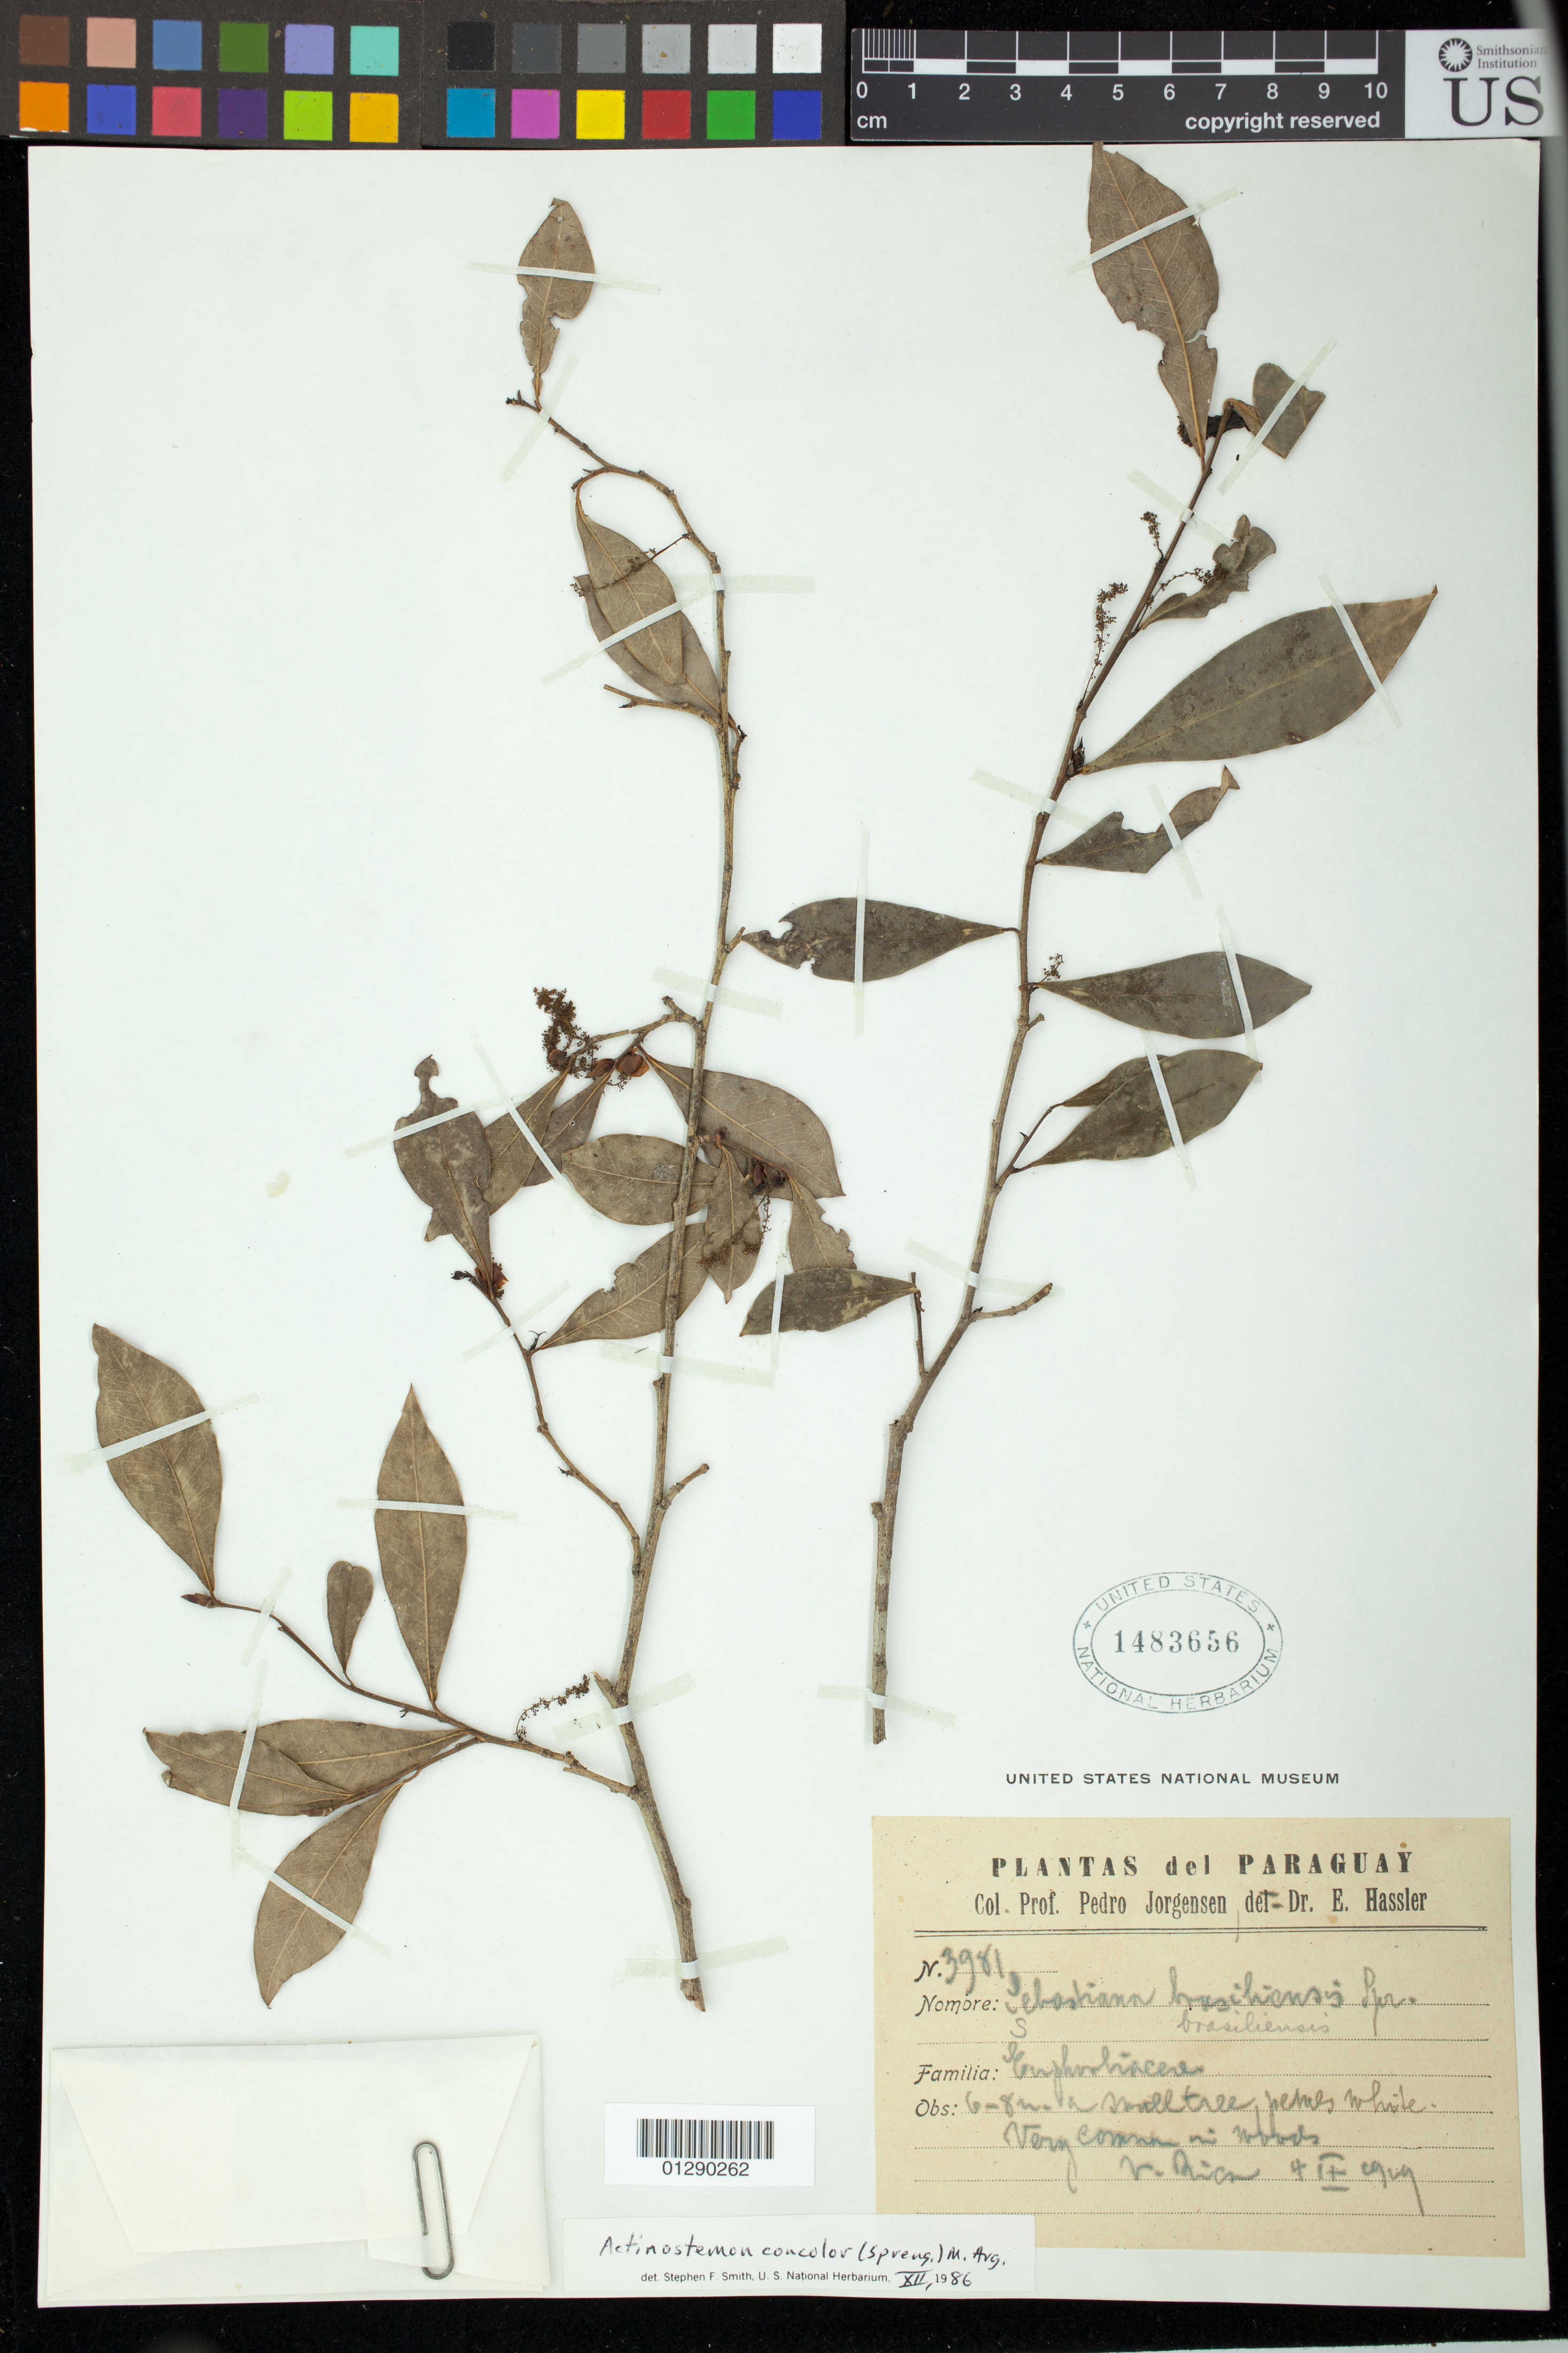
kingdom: Plantae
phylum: Tracheophyta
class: Magnoliopsida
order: Malpighiales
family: Euphorbiaceae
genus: Actinostemon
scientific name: Actinostemon concolor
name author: (Spreng.) Müll. Arg.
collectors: P. Jorgensen & E. Hassler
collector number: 3981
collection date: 1929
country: Paraguay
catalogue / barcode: US 1483656